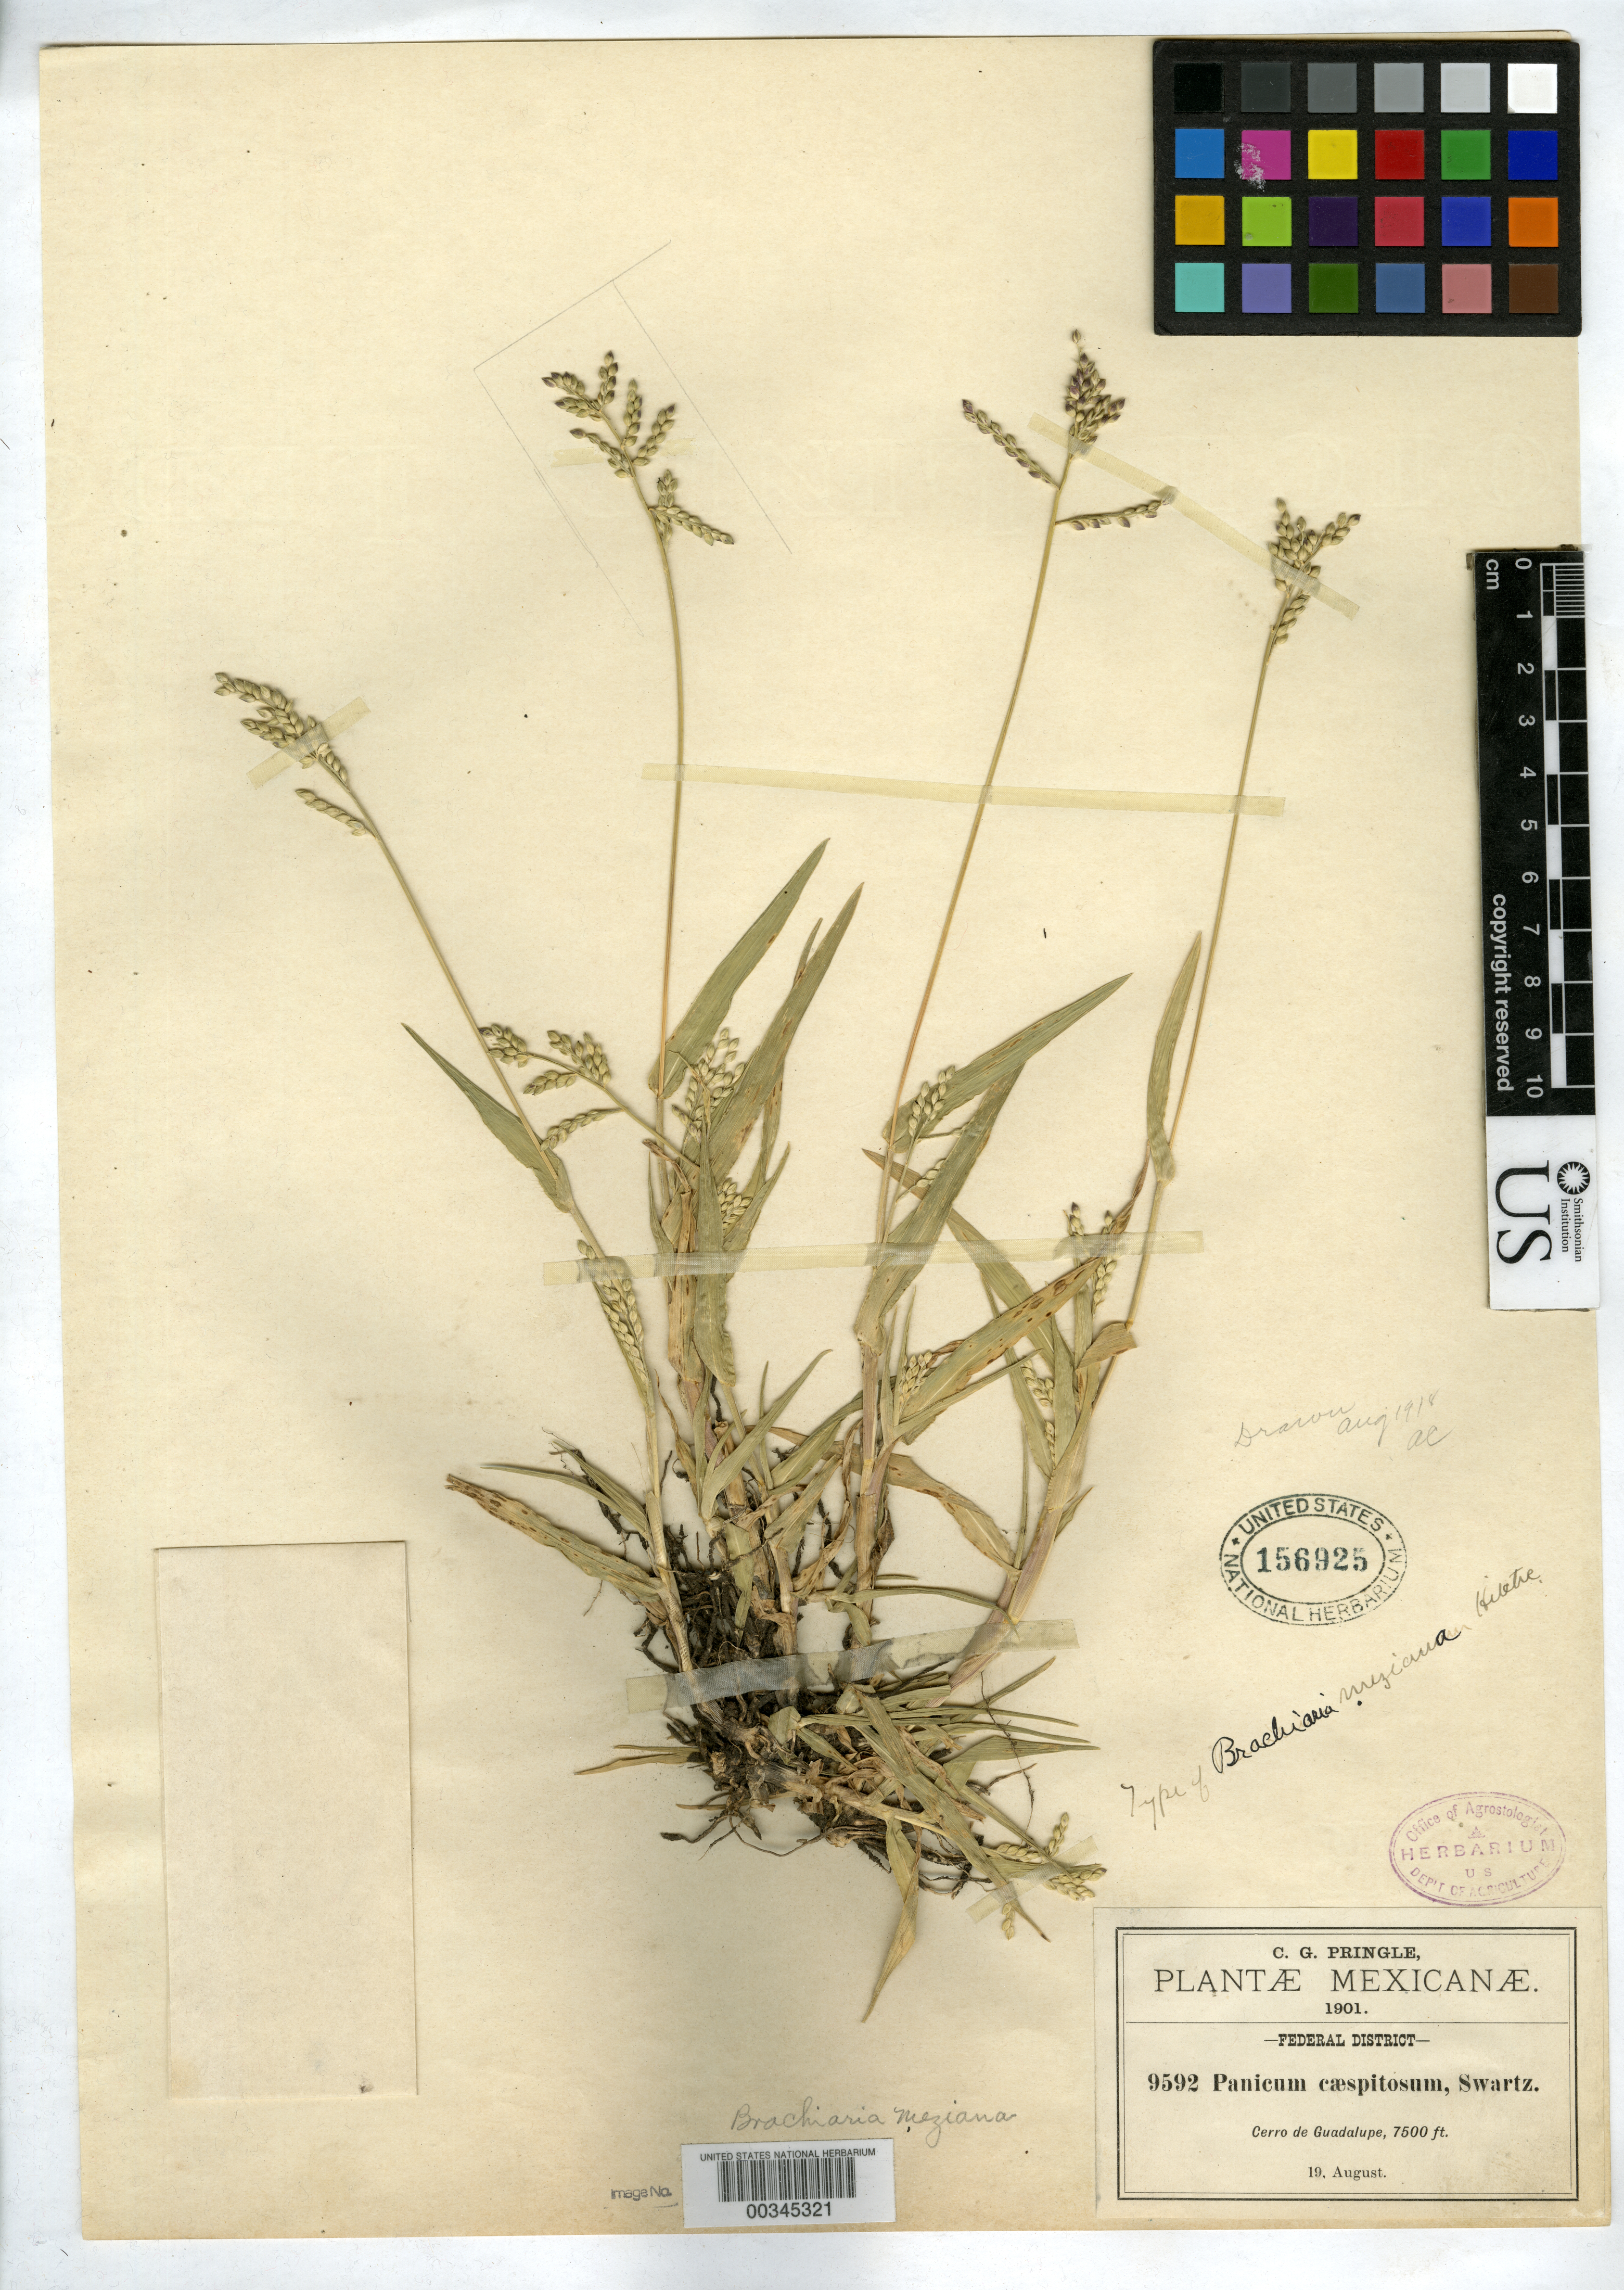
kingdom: Plantae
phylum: Tracheophyta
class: Liliopsida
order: Poales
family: Poaceae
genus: Brachiaria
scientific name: Brachiaria meziana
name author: Hitchc.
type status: Holotype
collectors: C. G. Pringle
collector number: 9592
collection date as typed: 19 Aug 1901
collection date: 1901-08-19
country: Mexico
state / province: Distrito Federal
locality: Cerro de Guadalupe.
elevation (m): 2286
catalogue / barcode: US 156925